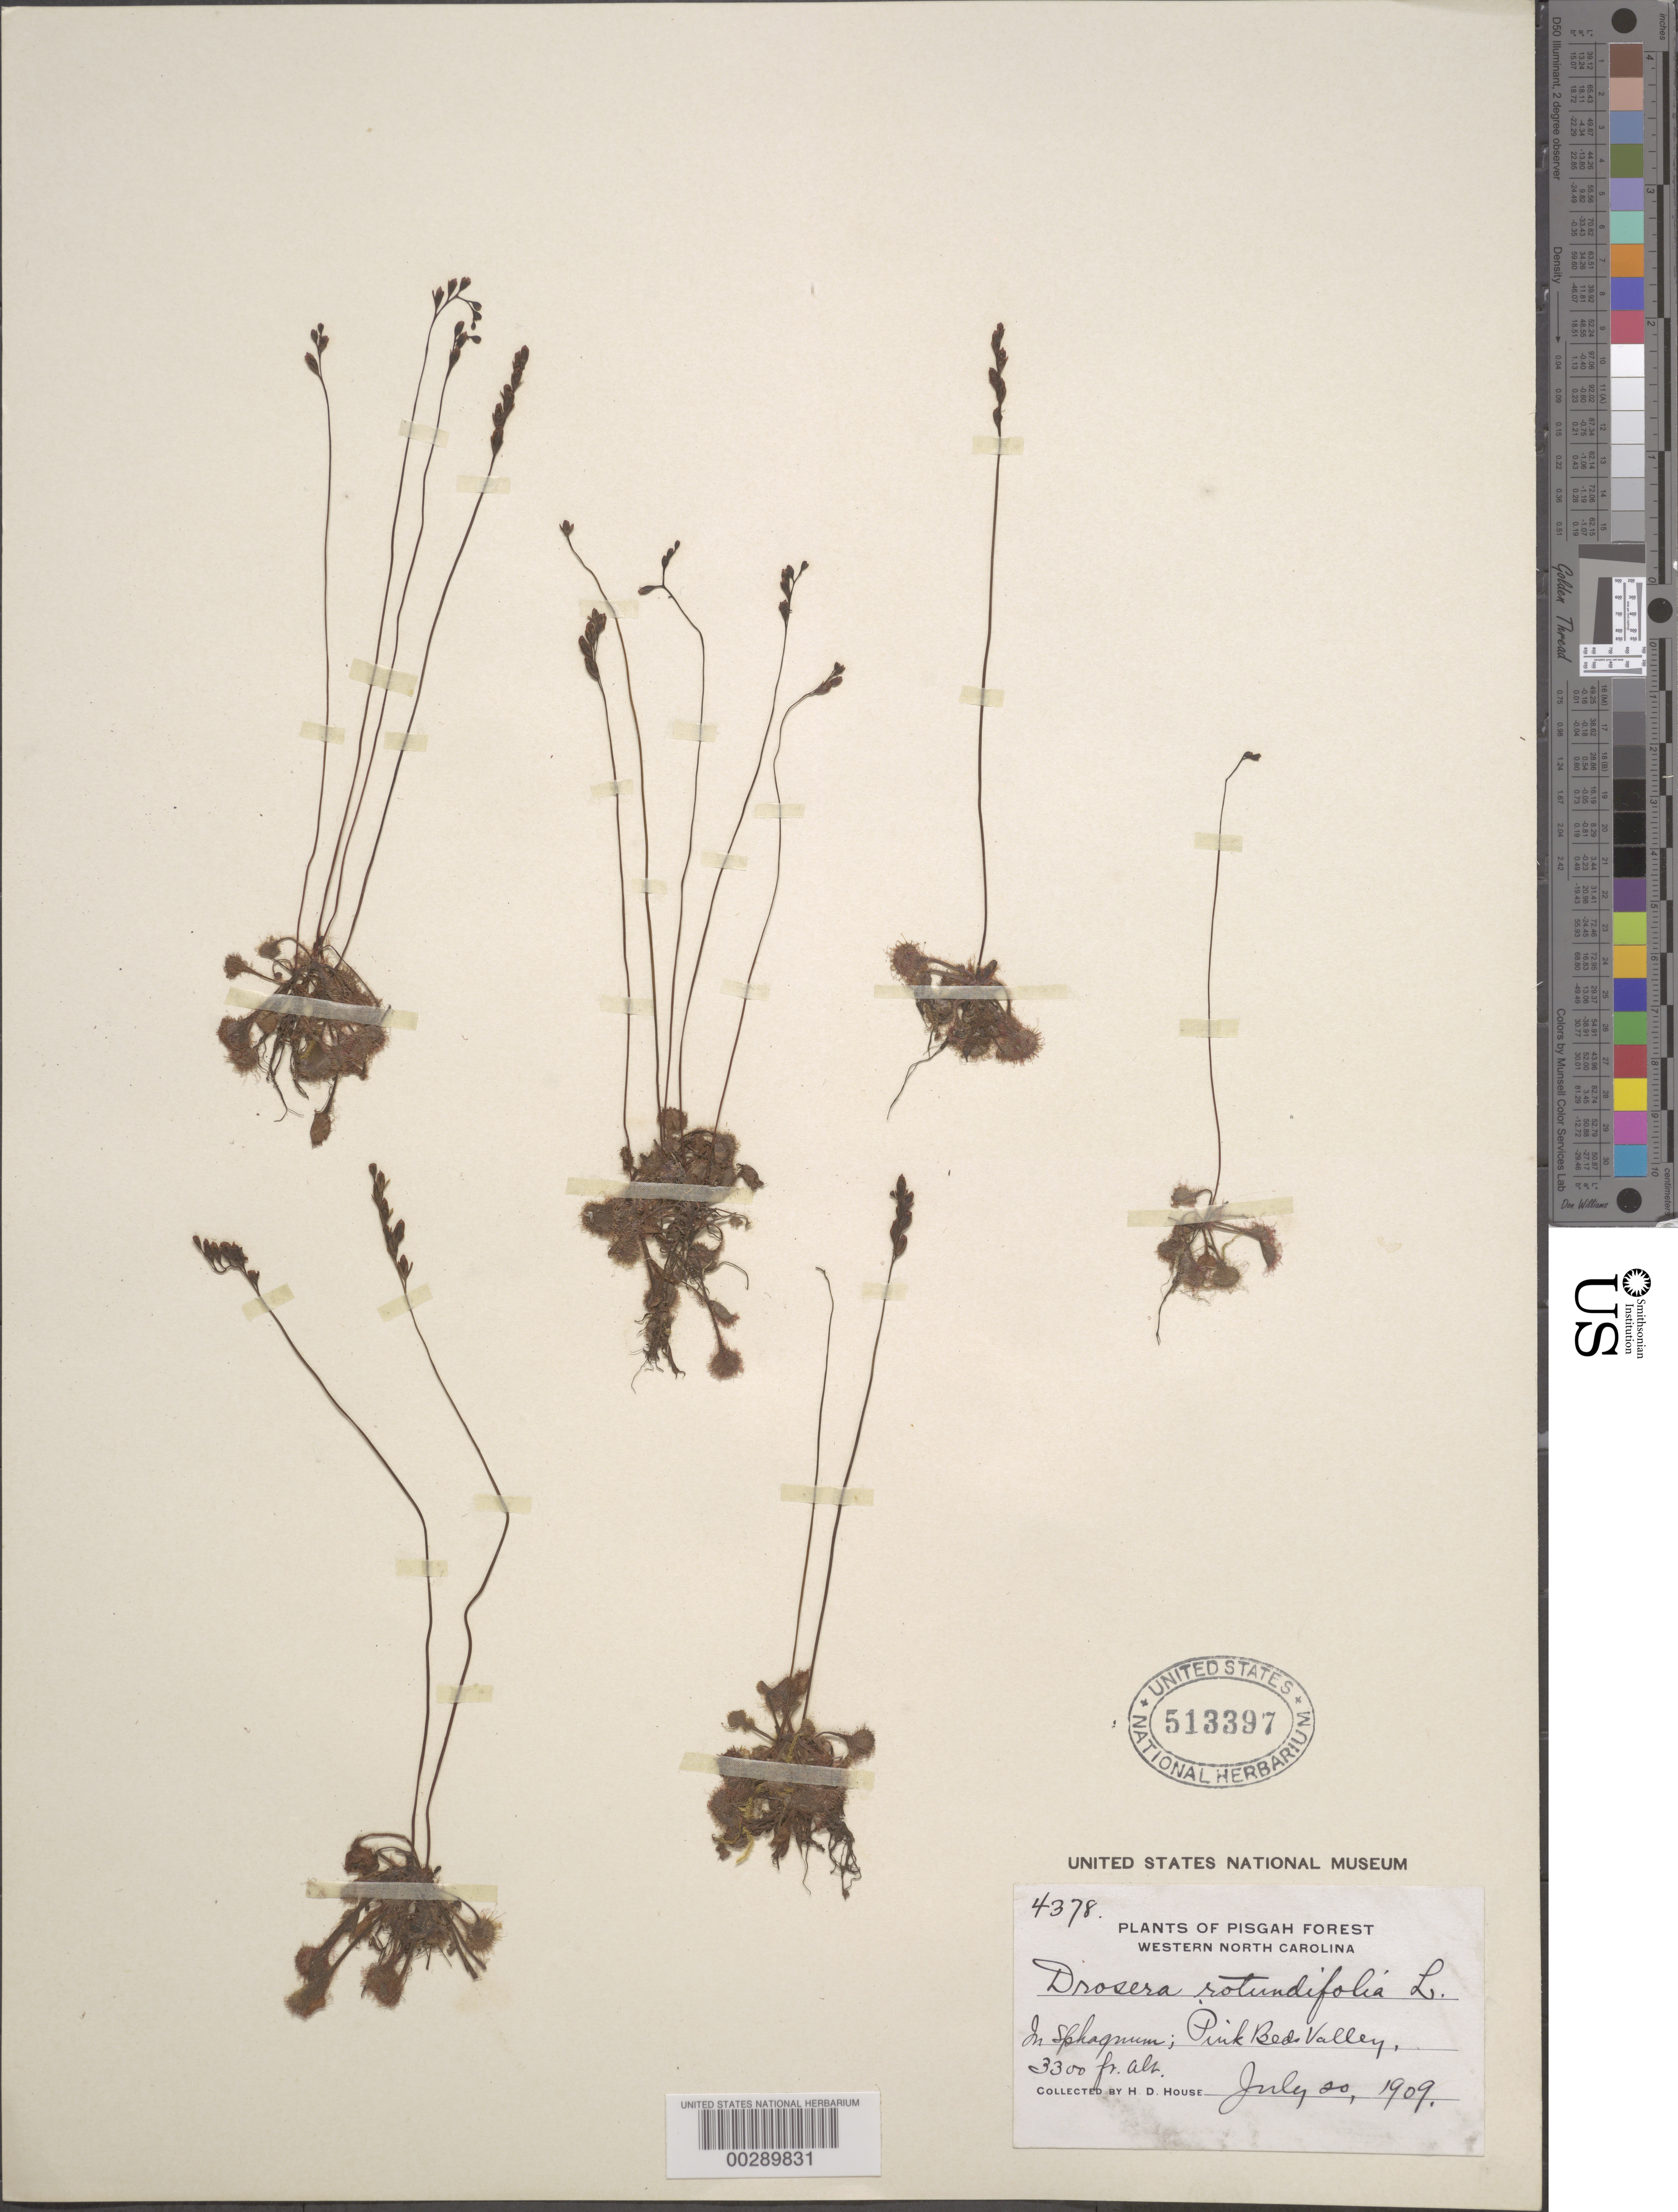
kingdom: Plantae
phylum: Tracheophyta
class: Magnoliopsida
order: Caryophyllales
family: Droseraceae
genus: Drosera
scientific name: Drosera rotundifolia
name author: L.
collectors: H. D. House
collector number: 4378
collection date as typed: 20 Jul 1909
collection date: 1909-07-20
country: United States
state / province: North Carolina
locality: Pisgah Forest, Pink Beds Valley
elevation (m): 1006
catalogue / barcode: US 513397